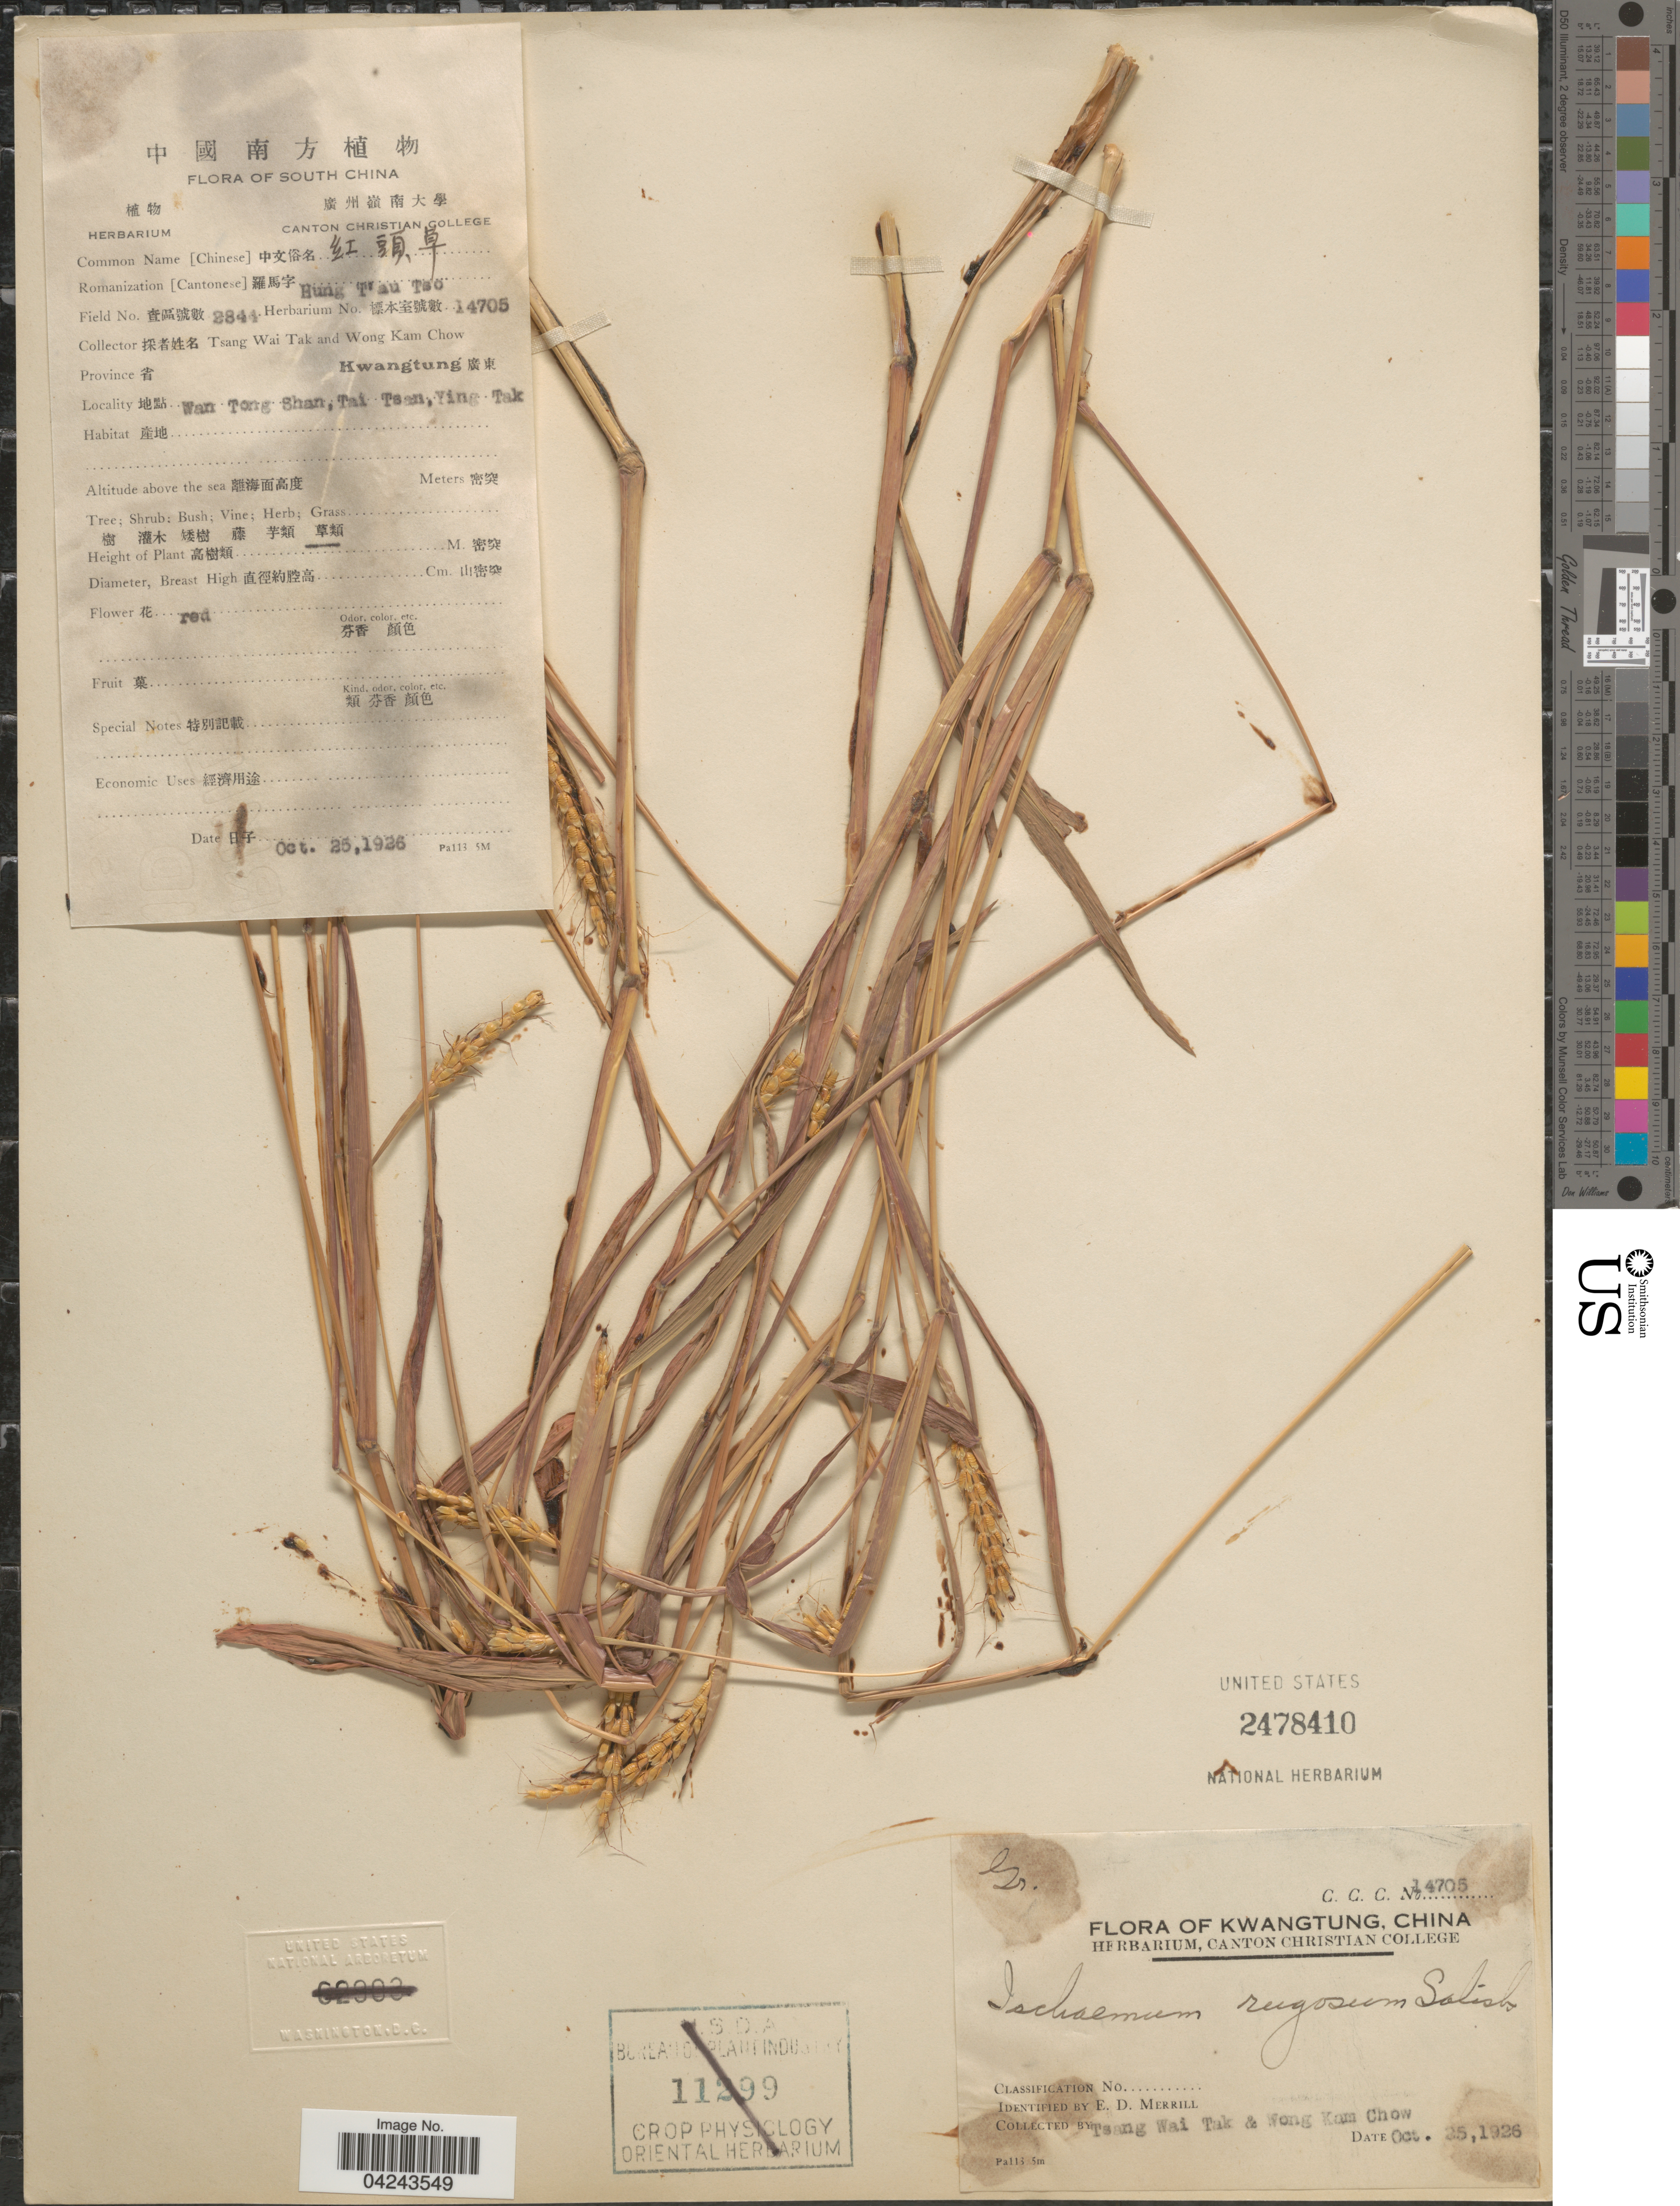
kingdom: Plantae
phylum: Tracheophyta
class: Liliopsida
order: Poales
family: Poaceae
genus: Ischaemum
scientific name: Ischaemum rugosum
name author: Salisb.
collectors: W. T. Tsang & W. Chow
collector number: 14705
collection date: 1926-10-25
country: China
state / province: Guangdong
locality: Kwangtung. South China. Wan Tong Shan, Tai Tsen, Ying Tak.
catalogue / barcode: US 2478410